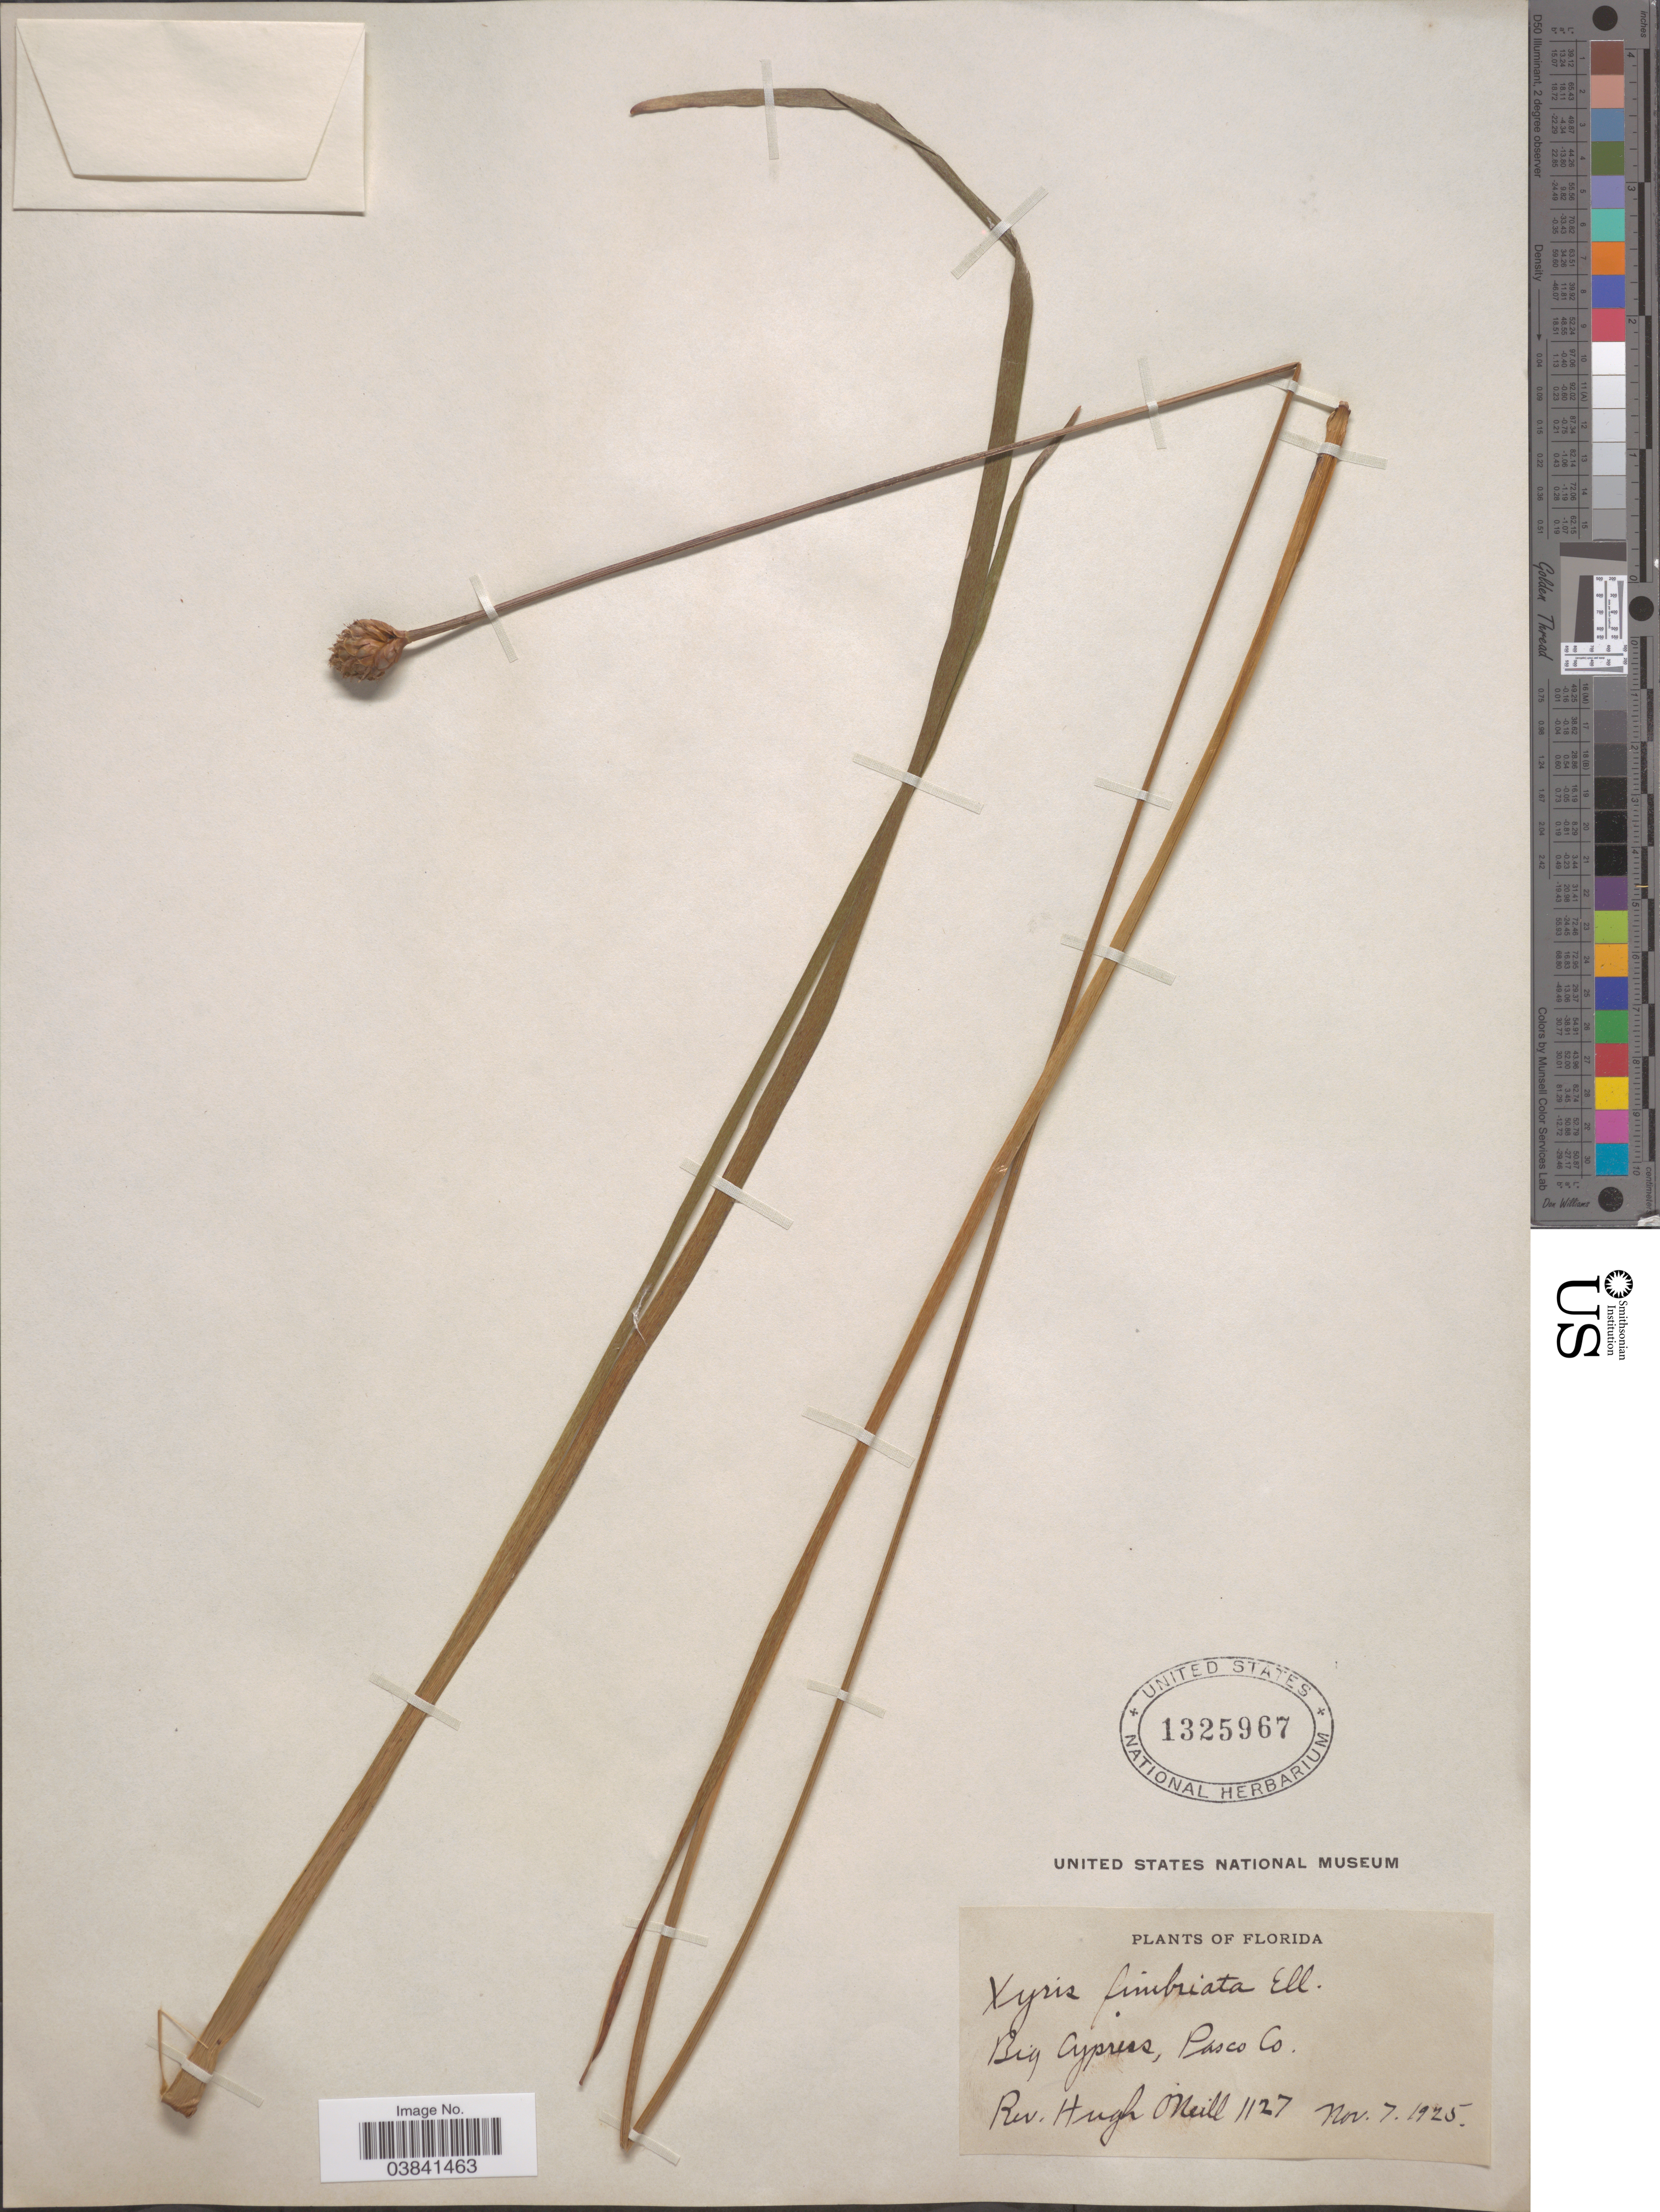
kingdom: Plantae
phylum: Tracheophyta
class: Liliopsida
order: Poales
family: Xyridaceae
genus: Xyris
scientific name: Xyris fimbriata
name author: Elliott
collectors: H. O'Neill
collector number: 1127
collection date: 1925-11-07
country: United States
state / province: Florida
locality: Big Cypress, Pasco Co.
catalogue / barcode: US 1325967